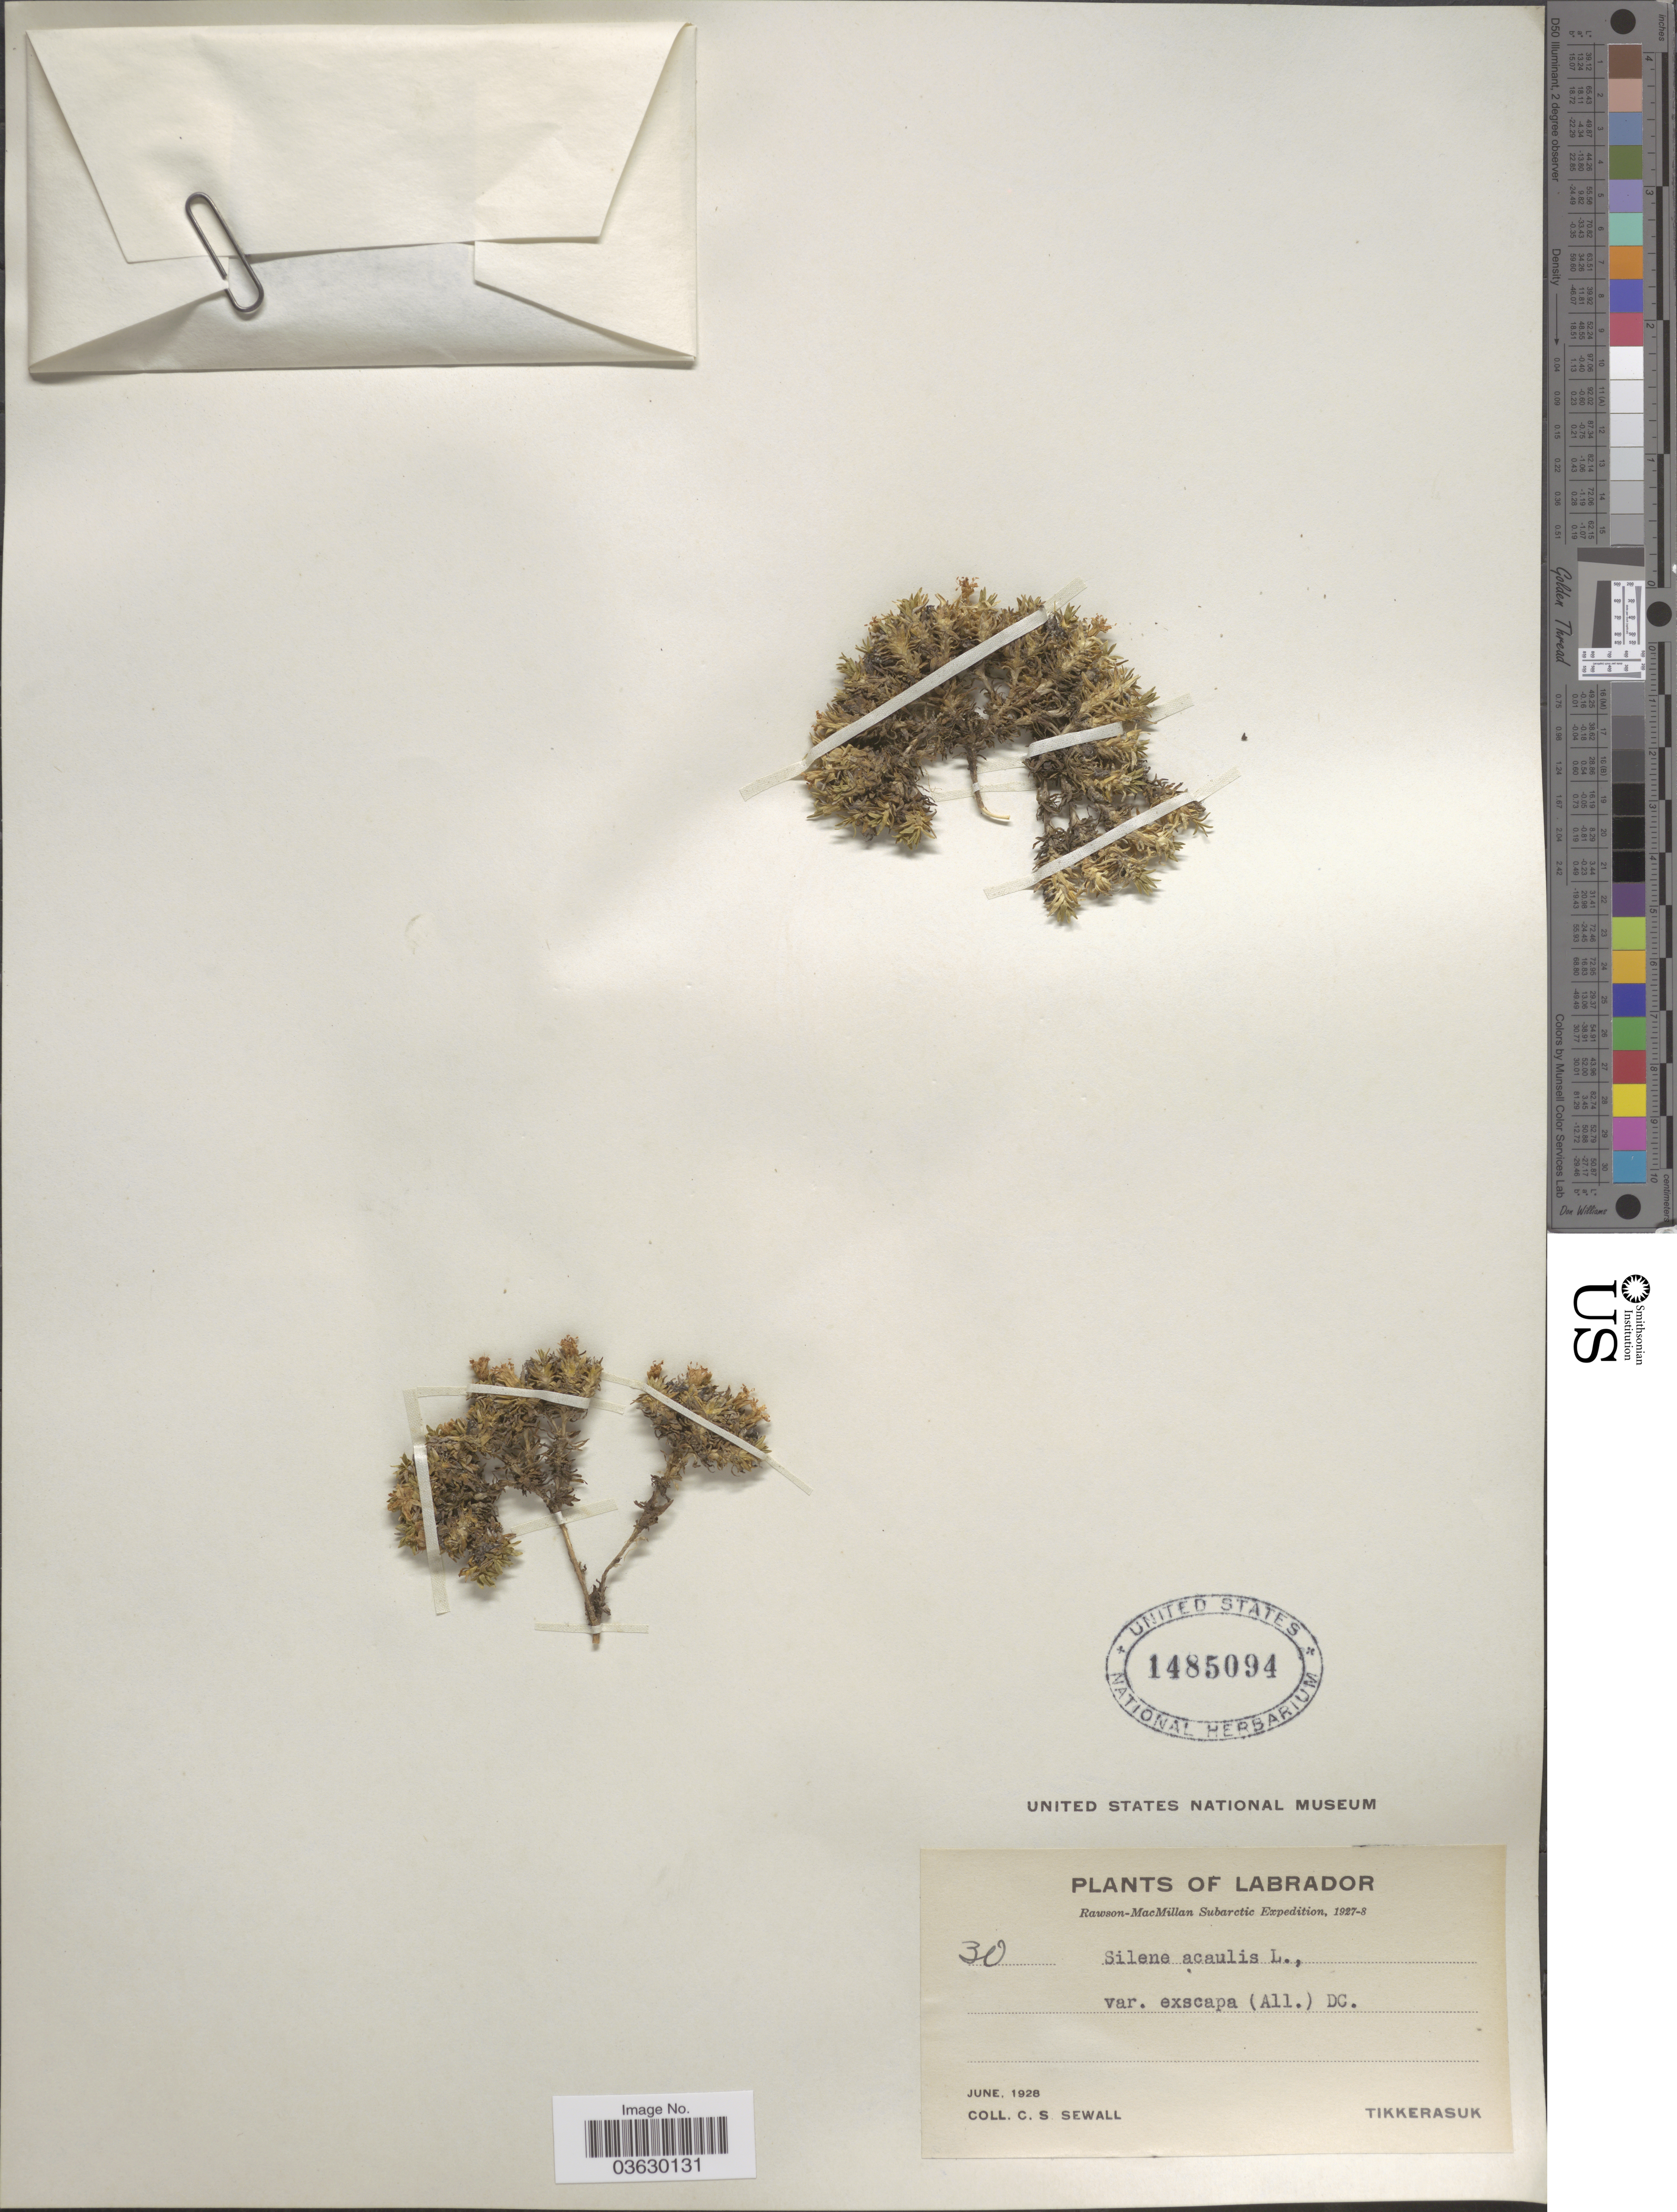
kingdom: Plantae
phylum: Tracheophyta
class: Magnoliopsida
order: Caryophyllales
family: Caryophyllaceae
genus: Silene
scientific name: Silene acaulis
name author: (L.) Jacq.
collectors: C. Sewall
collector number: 30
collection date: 1928-06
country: Canada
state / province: Newfoundland and Labrador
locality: Labrador. Tikkerasuk.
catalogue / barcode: US 1485094